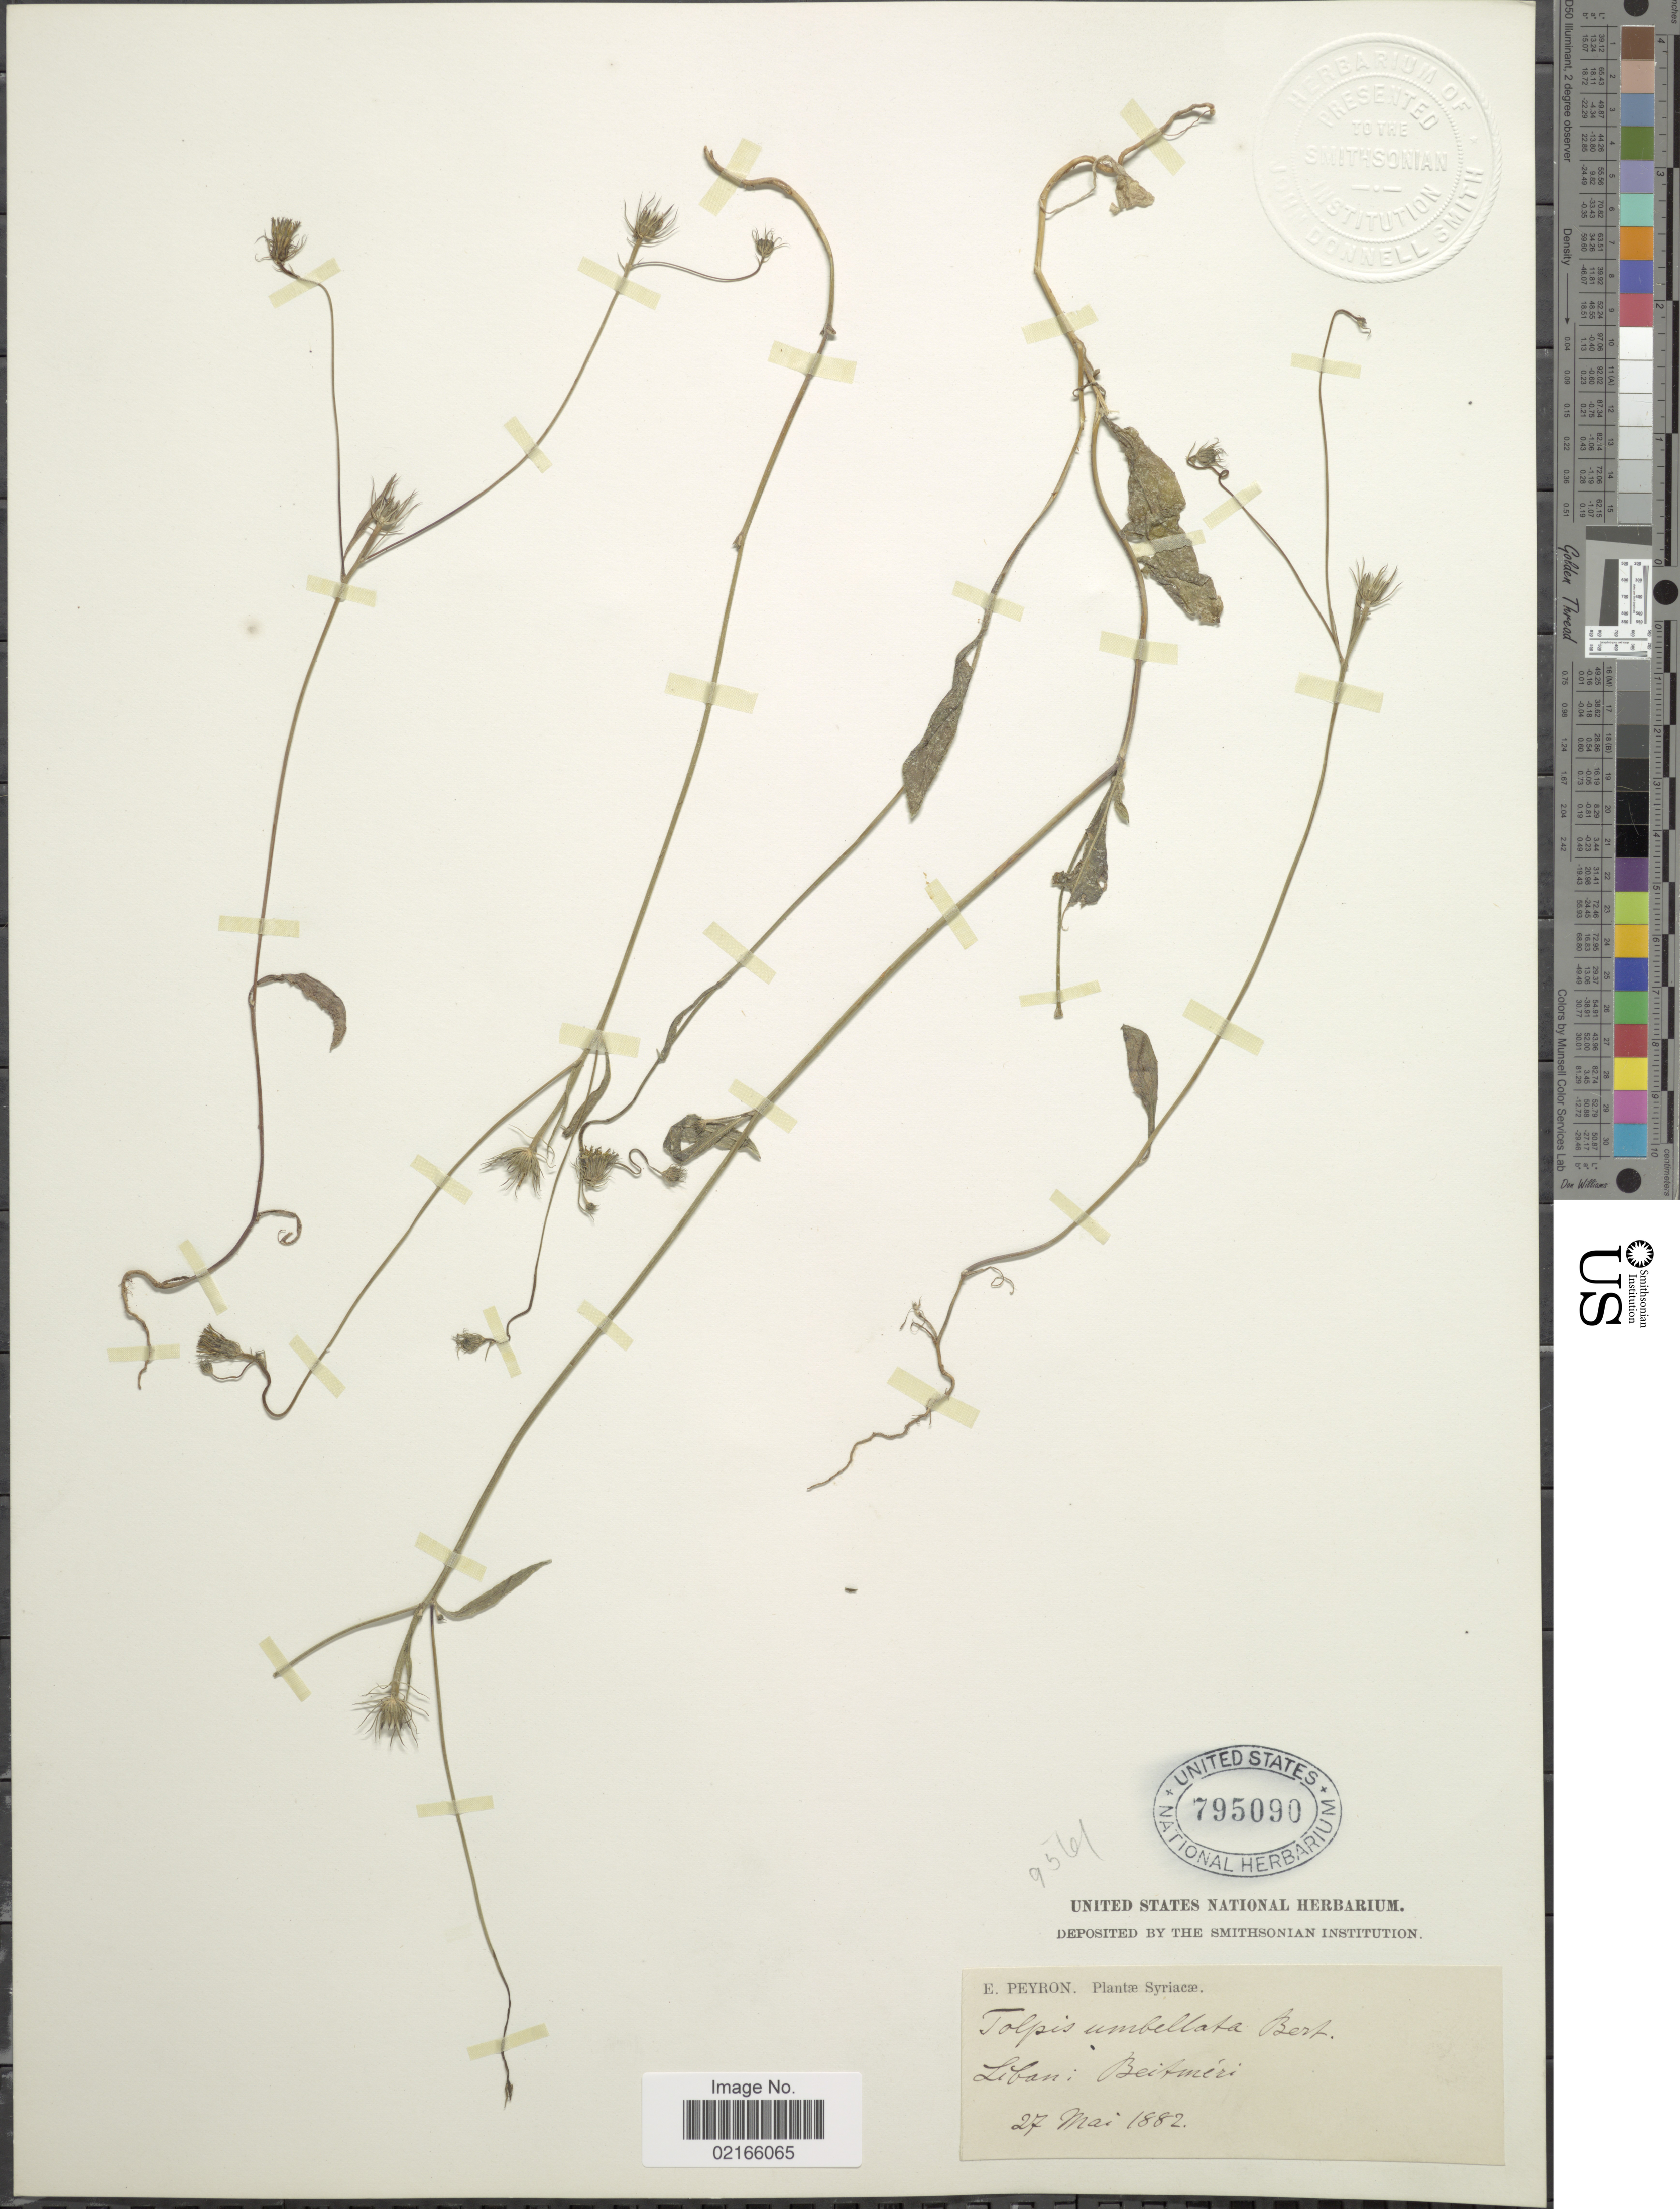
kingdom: Plantae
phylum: Tracheophyta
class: Magnoliopsida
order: Asterales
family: Asteraceae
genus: Tolpis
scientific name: Tolpis umbellata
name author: Bertol.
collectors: E. Peyron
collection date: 1882-05-27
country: Syria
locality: Liban: Beitméri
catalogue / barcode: US 795090